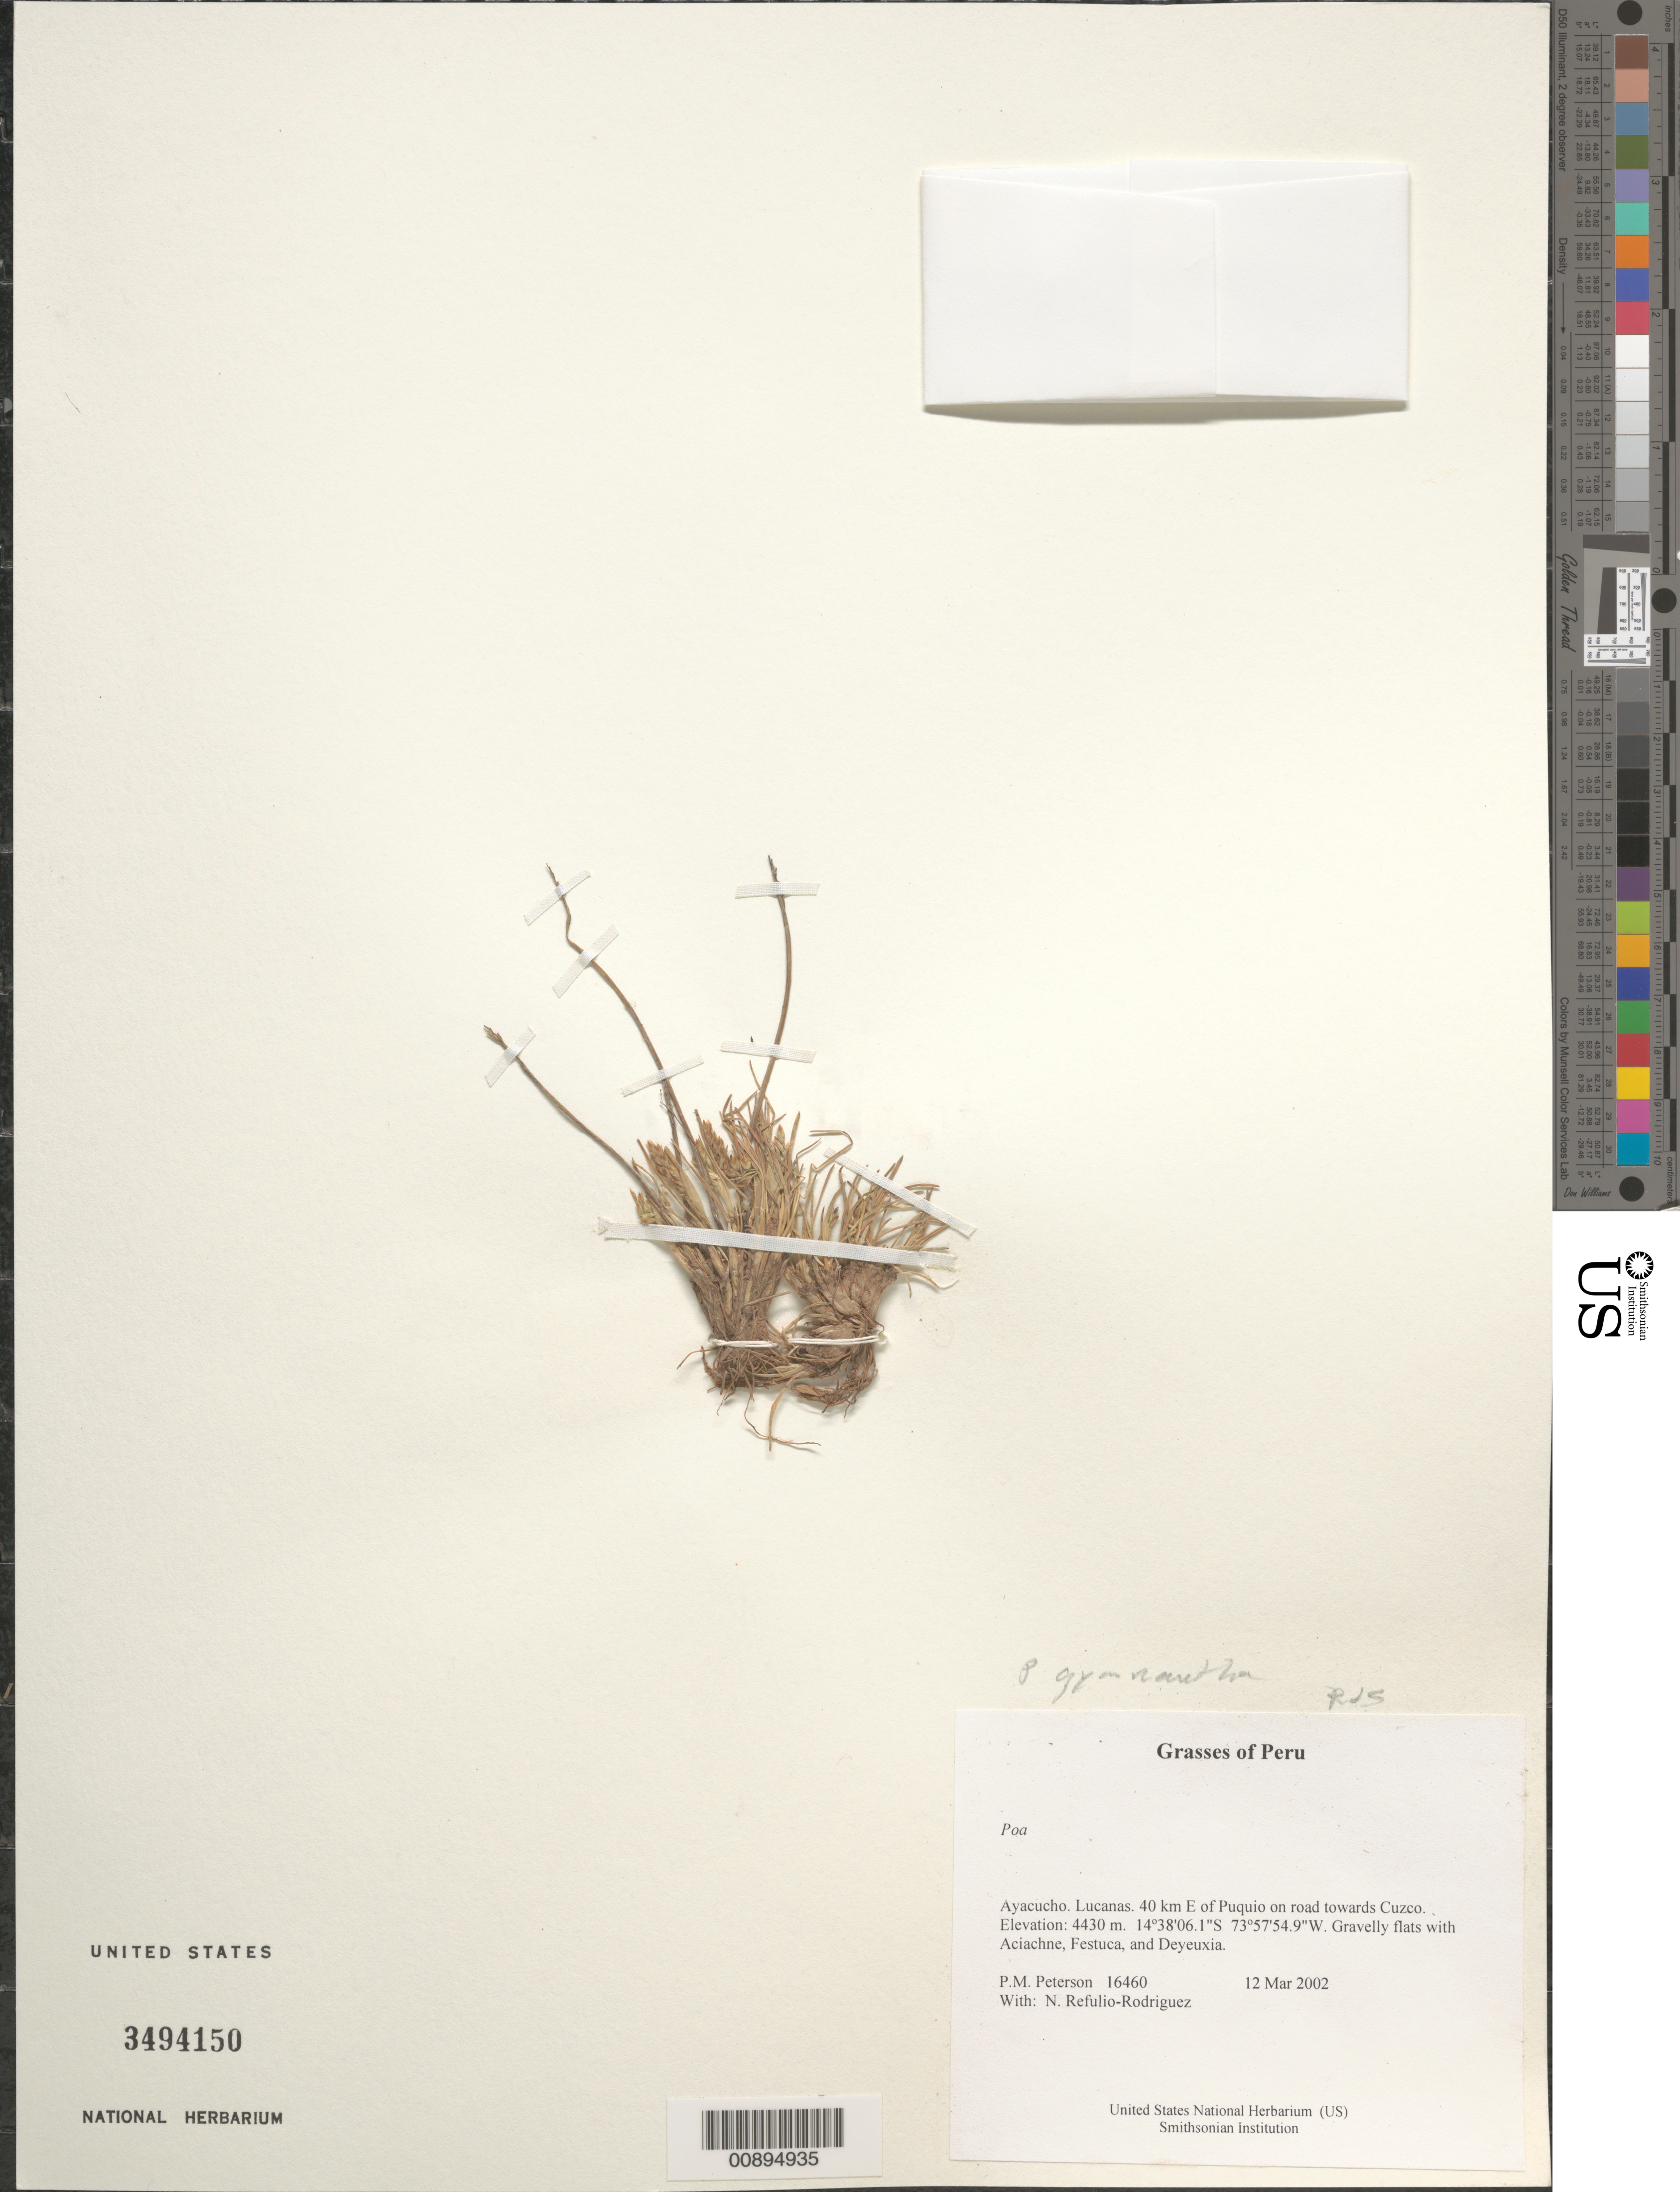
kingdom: Plantae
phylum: Tracheophyta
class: Liliopsida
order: Poales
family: Poaceae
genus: Poa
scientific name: Poa gymnantha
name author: Pilg.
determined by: Soreng, Robert J., Research Associate (BOT), Smithsonian Institution - National Museum of Natural History (UNITED STATES)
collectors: P. M. Peterson & N. Refulio-Rodríguez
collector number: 16460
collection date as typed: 12 Mar 2002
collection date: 2002-03-12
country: Peru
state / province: Ayacucho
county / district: Lucanas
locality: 40 km E of Puquio on road towards Cuzco.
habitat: Gravelly flats with ~Aciachne, Festuca, and Deyeuxia~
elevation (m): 4430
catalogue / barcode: US 3494150